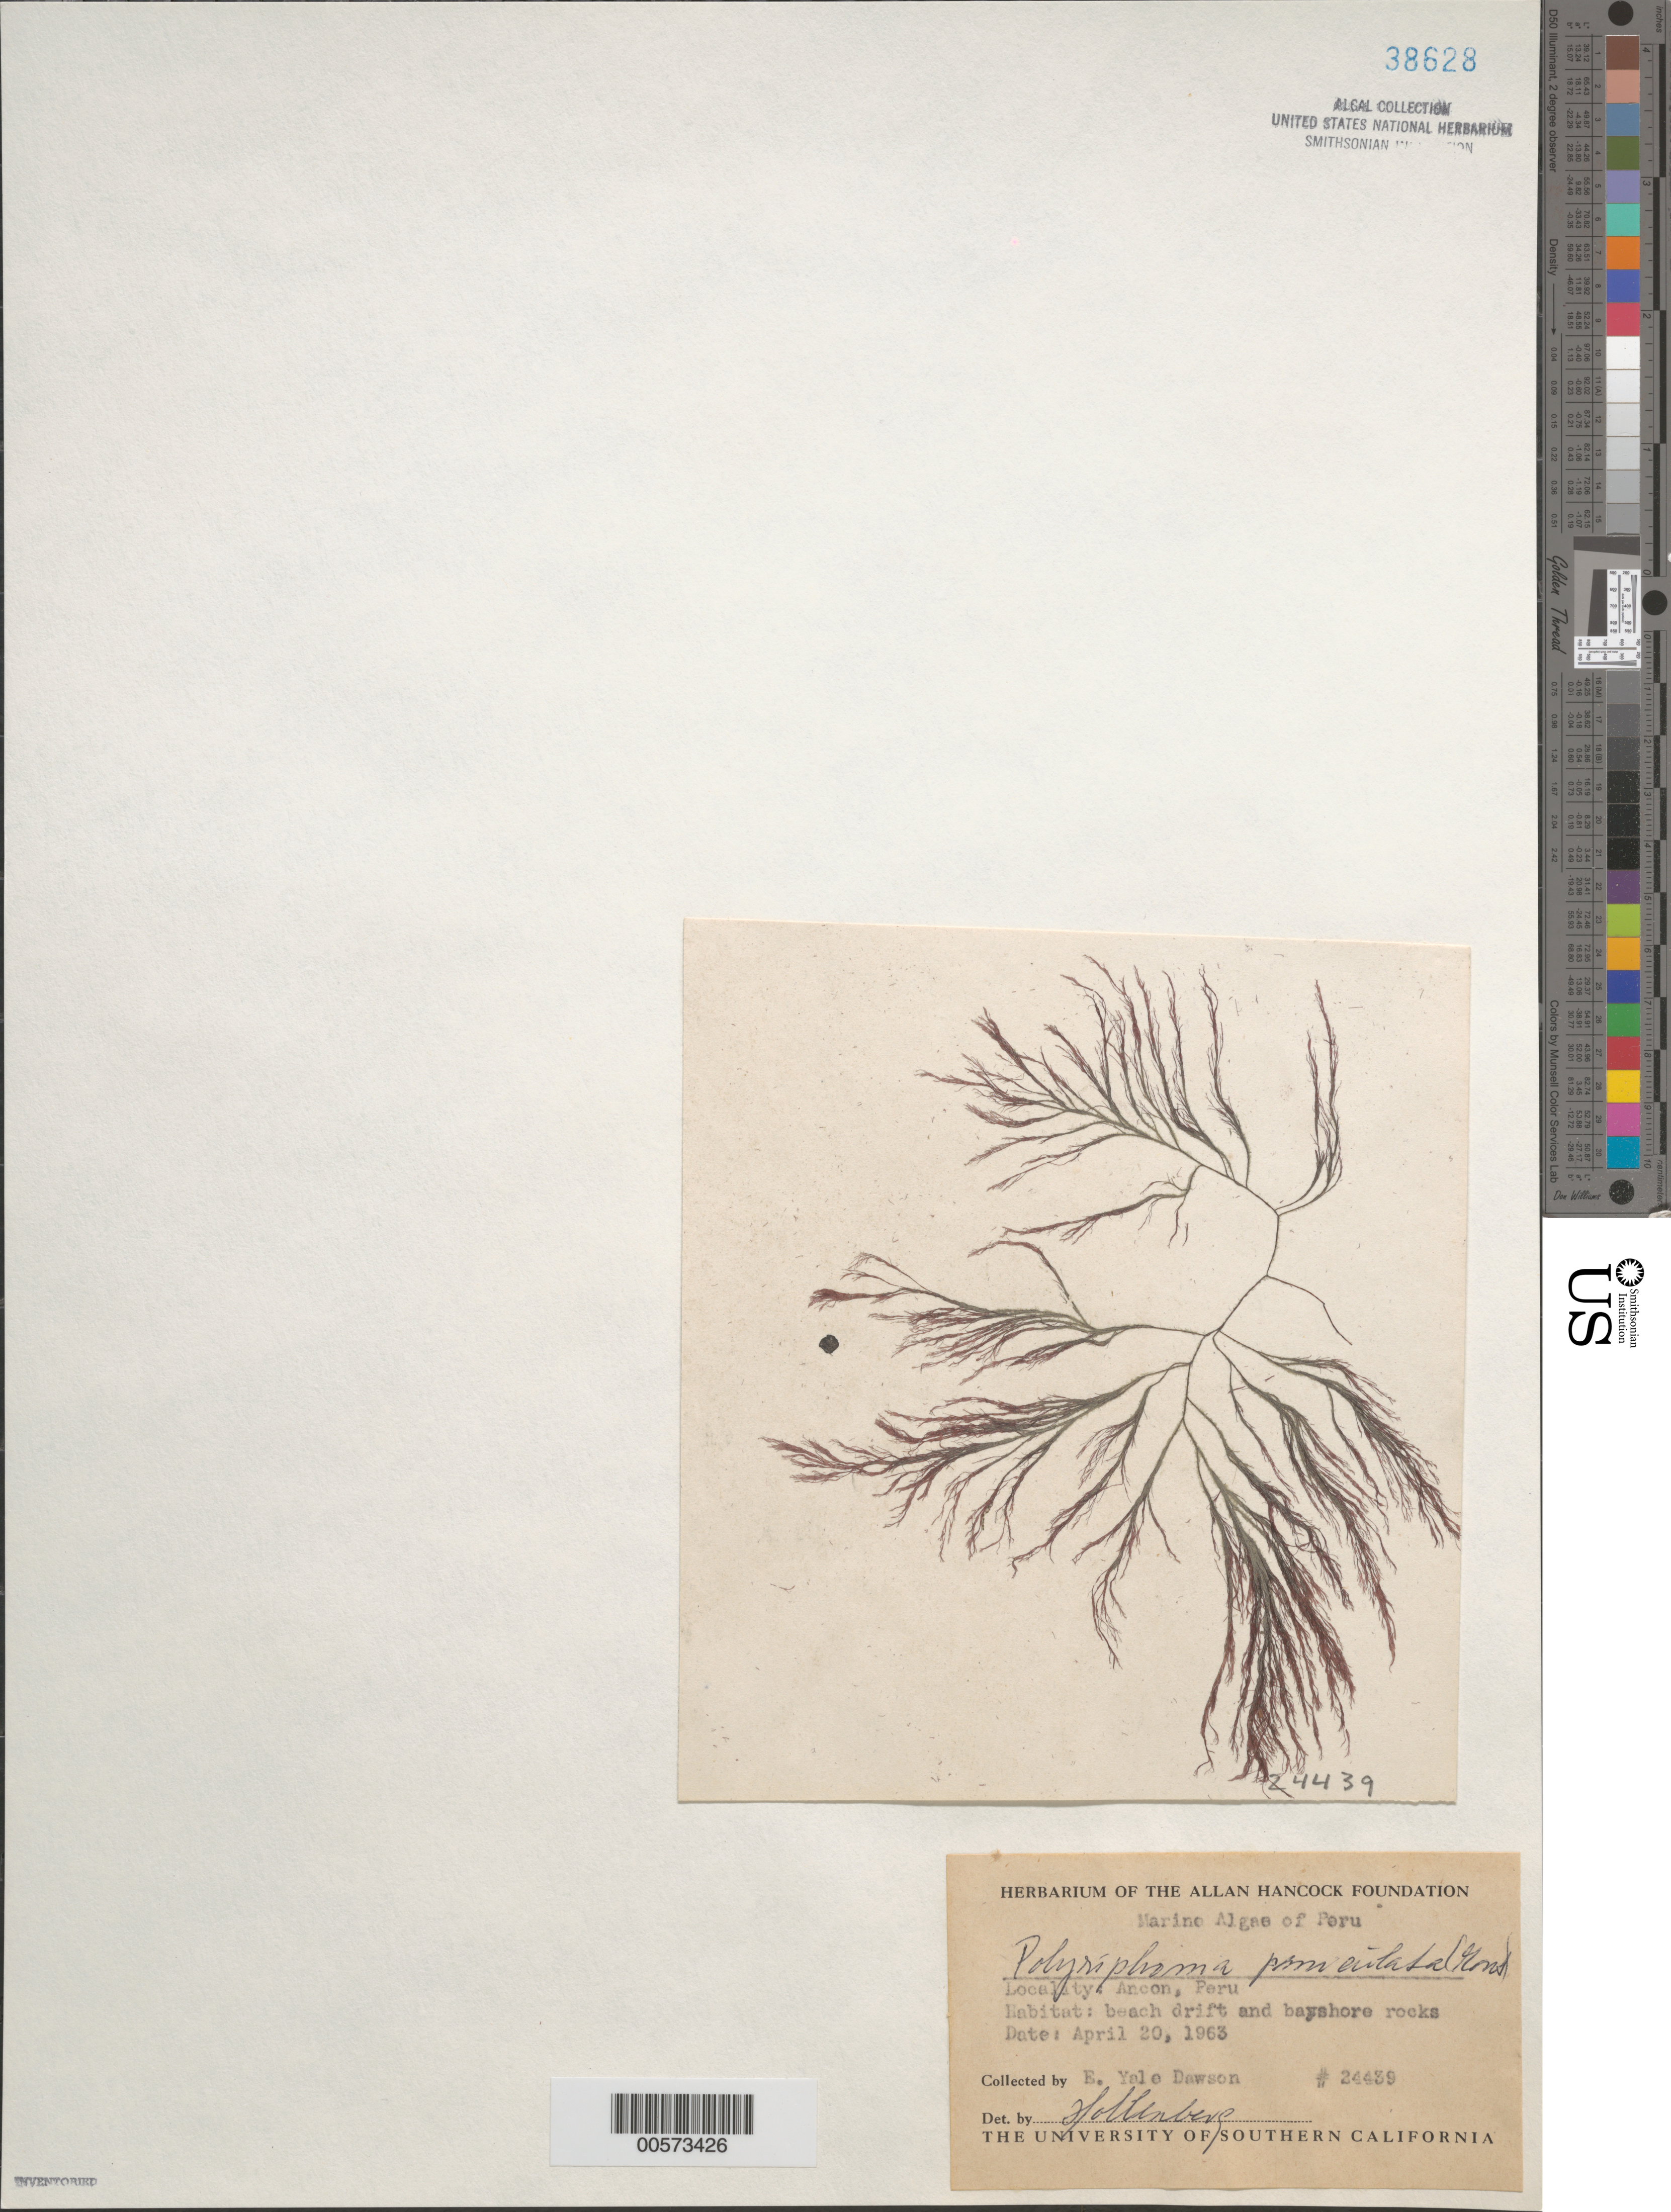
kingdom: Plantae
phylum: Rhodophyta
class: Florideophyceae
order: Ceramiales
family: Rhodomelaceae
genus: Eutrichosiphonia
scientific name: Eutrichosiphonia paniculata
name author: (Mont.) D.E.Bustamante & T.O. Cho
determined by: Algae name updating Project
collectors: E. Y. Dawson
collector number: EYD 24439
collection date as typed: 20 Apr 1963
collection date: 1963-04-20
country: Peru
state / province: Lima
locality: Ancon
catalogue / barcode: US 38628